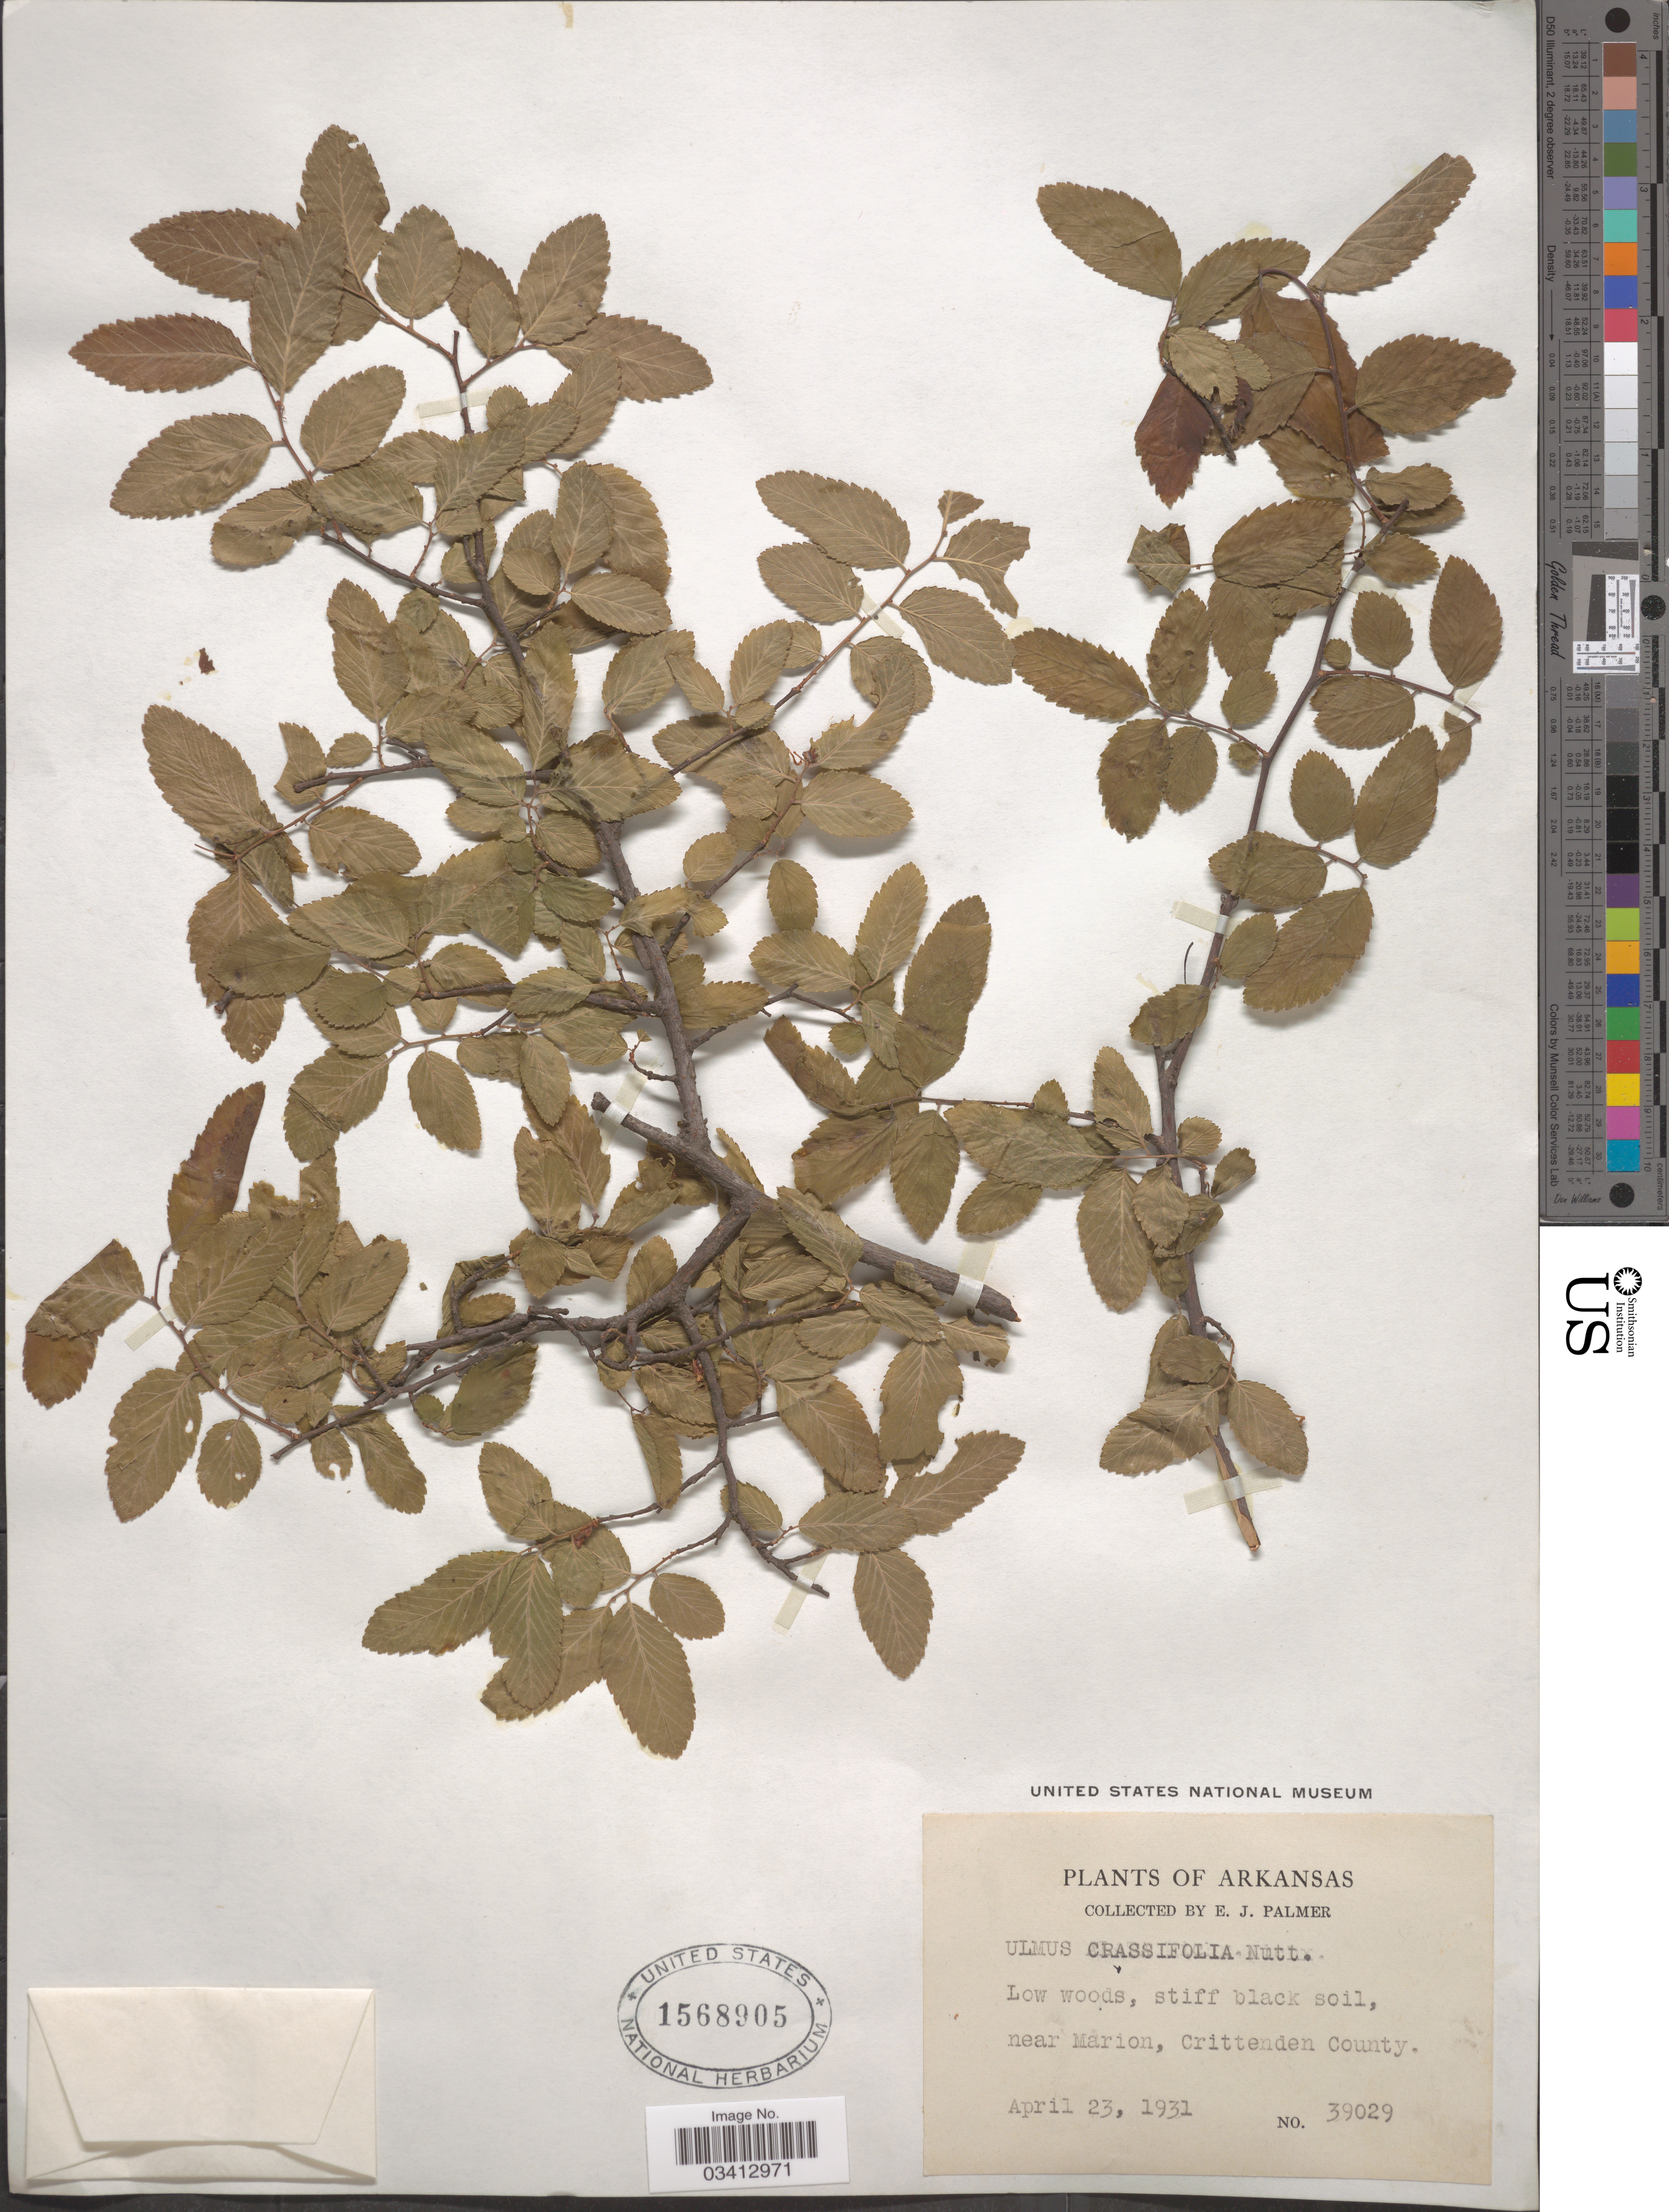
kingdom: Plantae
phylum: Tracheophyta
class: Magnoliopsida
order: Rosales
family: Ulmaceae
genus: Ulmus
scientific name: Ulmus crassifolia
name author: Nutt.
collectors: E. J. Palmer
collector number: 39029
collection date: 1931-04-23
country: United States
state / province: Arkansas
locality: Low woods, stiff black soil, near Marion, Crittenden County.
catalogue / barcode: US 1568905